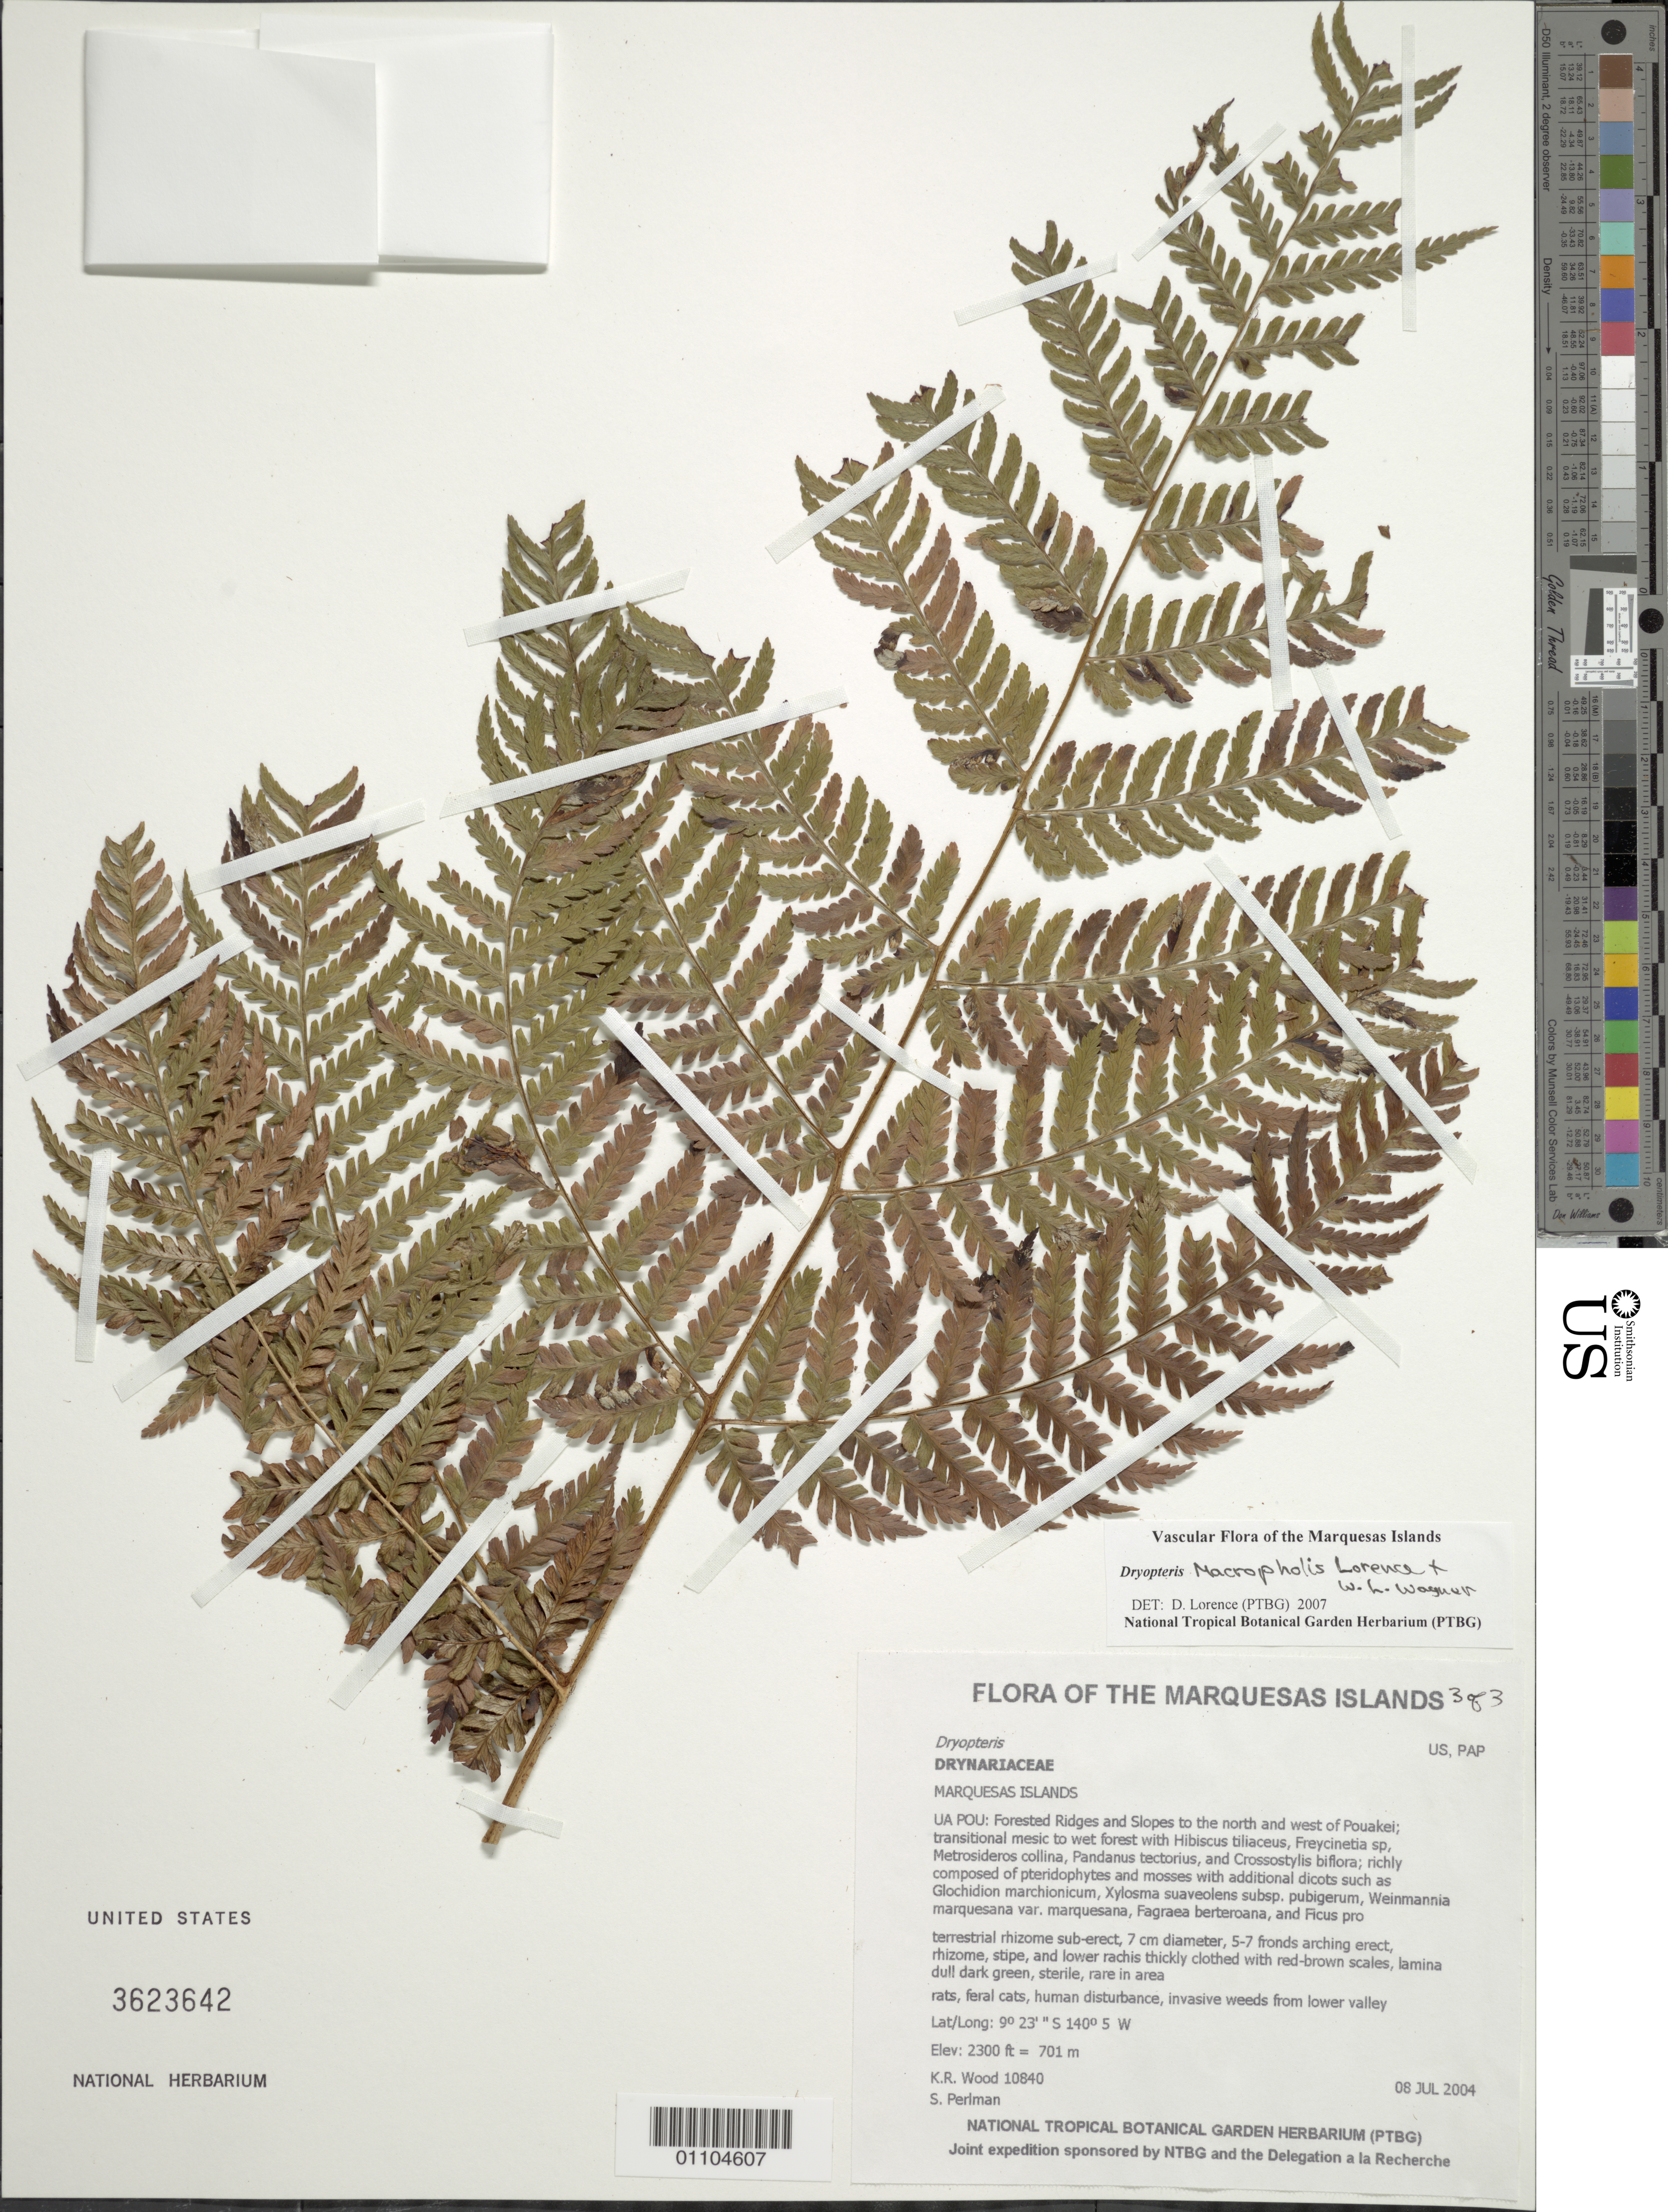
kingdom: Plantae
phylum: Tracheophyta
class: Polypodiopsida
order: Polypodiales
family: Dryopteridaceae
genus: Dryopteris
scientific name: Dryopteris macropholis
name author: Lorence & W.L. Wagner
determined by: Lorence, David H., (PTBG), National Tropical Botanical Garden (UNITED STATES)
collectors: K. R. Wood & S. P. Perlman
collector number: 10840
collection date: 2004-07-08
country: French Polynesia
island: Ua Pou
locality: Forested Ridges and Slopes to the north and west of Pouakei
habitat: Transitional mesic to wet forest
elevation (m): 701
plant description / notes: Rats, feral cats, human disturbance, invasive weeds from lower valley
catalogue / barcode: US 3623642